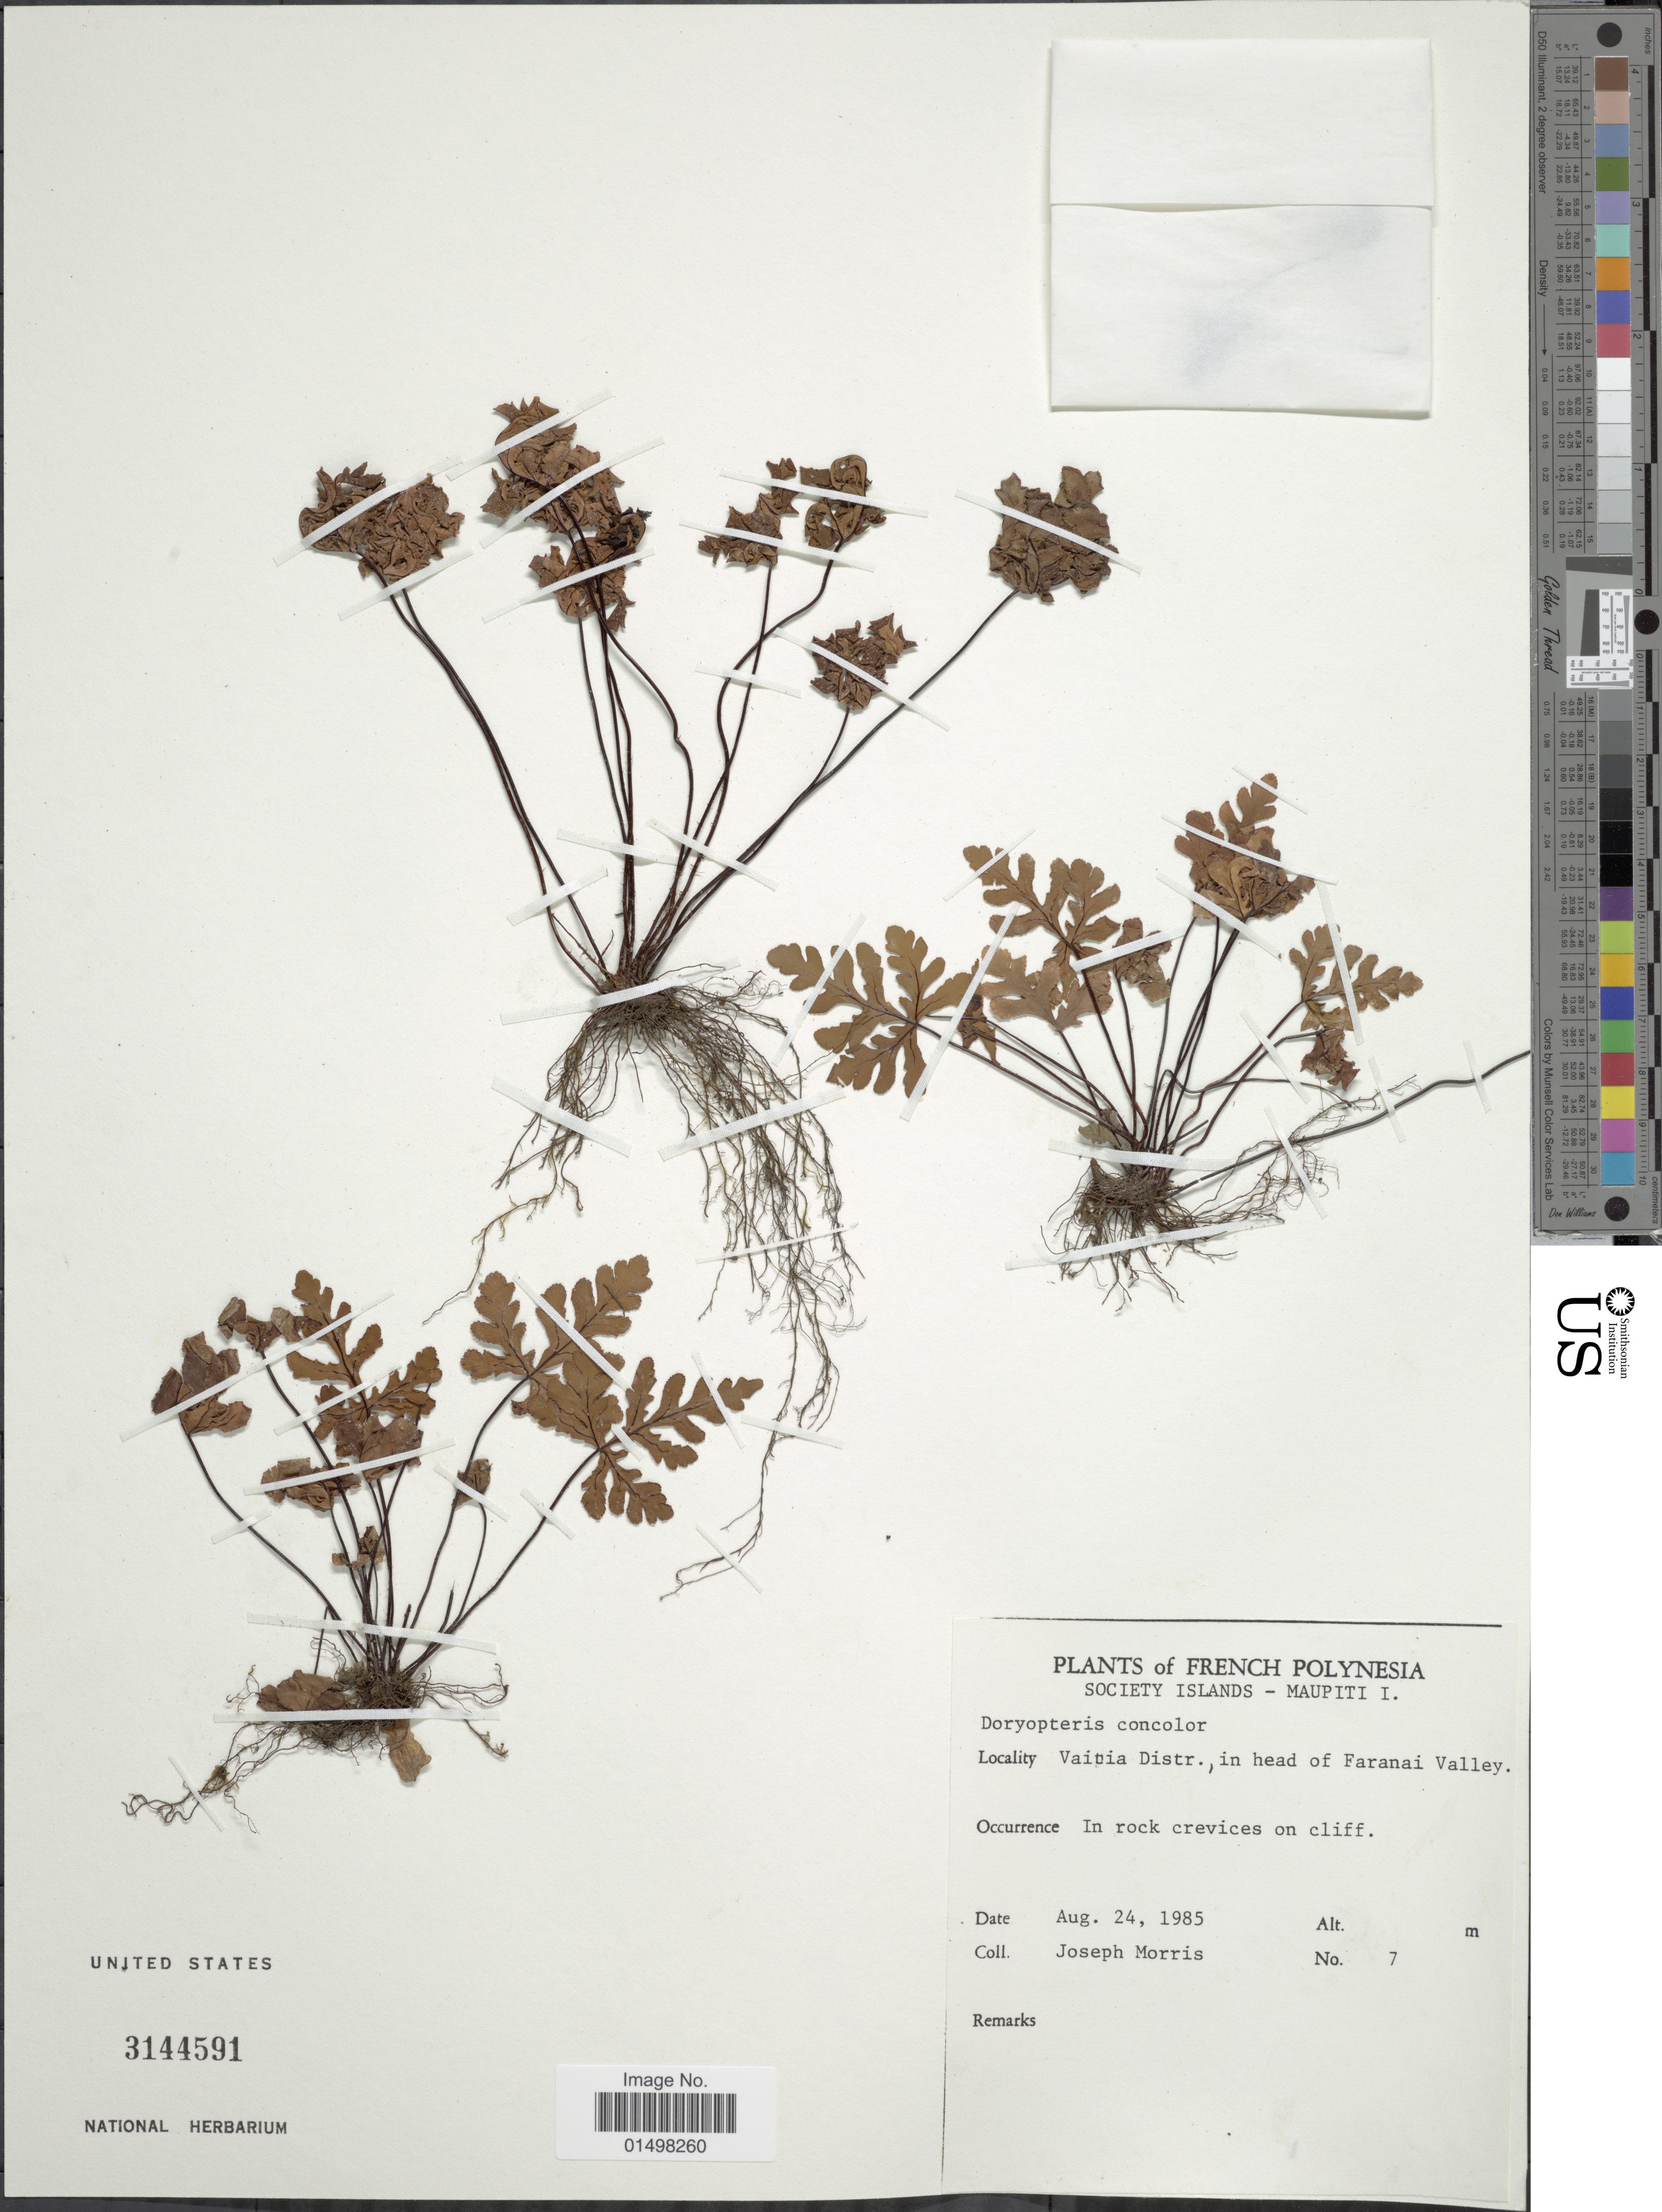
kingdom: Plantae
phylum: Tracheophyta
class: Polypodiopsida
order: Polypodiales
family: Pteridaceae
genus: Doryopteris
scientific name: Doryopteris concolor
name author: (Langsd. & Fisch.) Kuhn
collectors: J. Morris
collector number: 7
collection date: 1985-08-24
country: French Polynesia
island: Maupiti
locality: Society Islands - Maupiti I. Vaitia Distr., in head of Faranai Valley.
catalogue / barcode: US 3114591